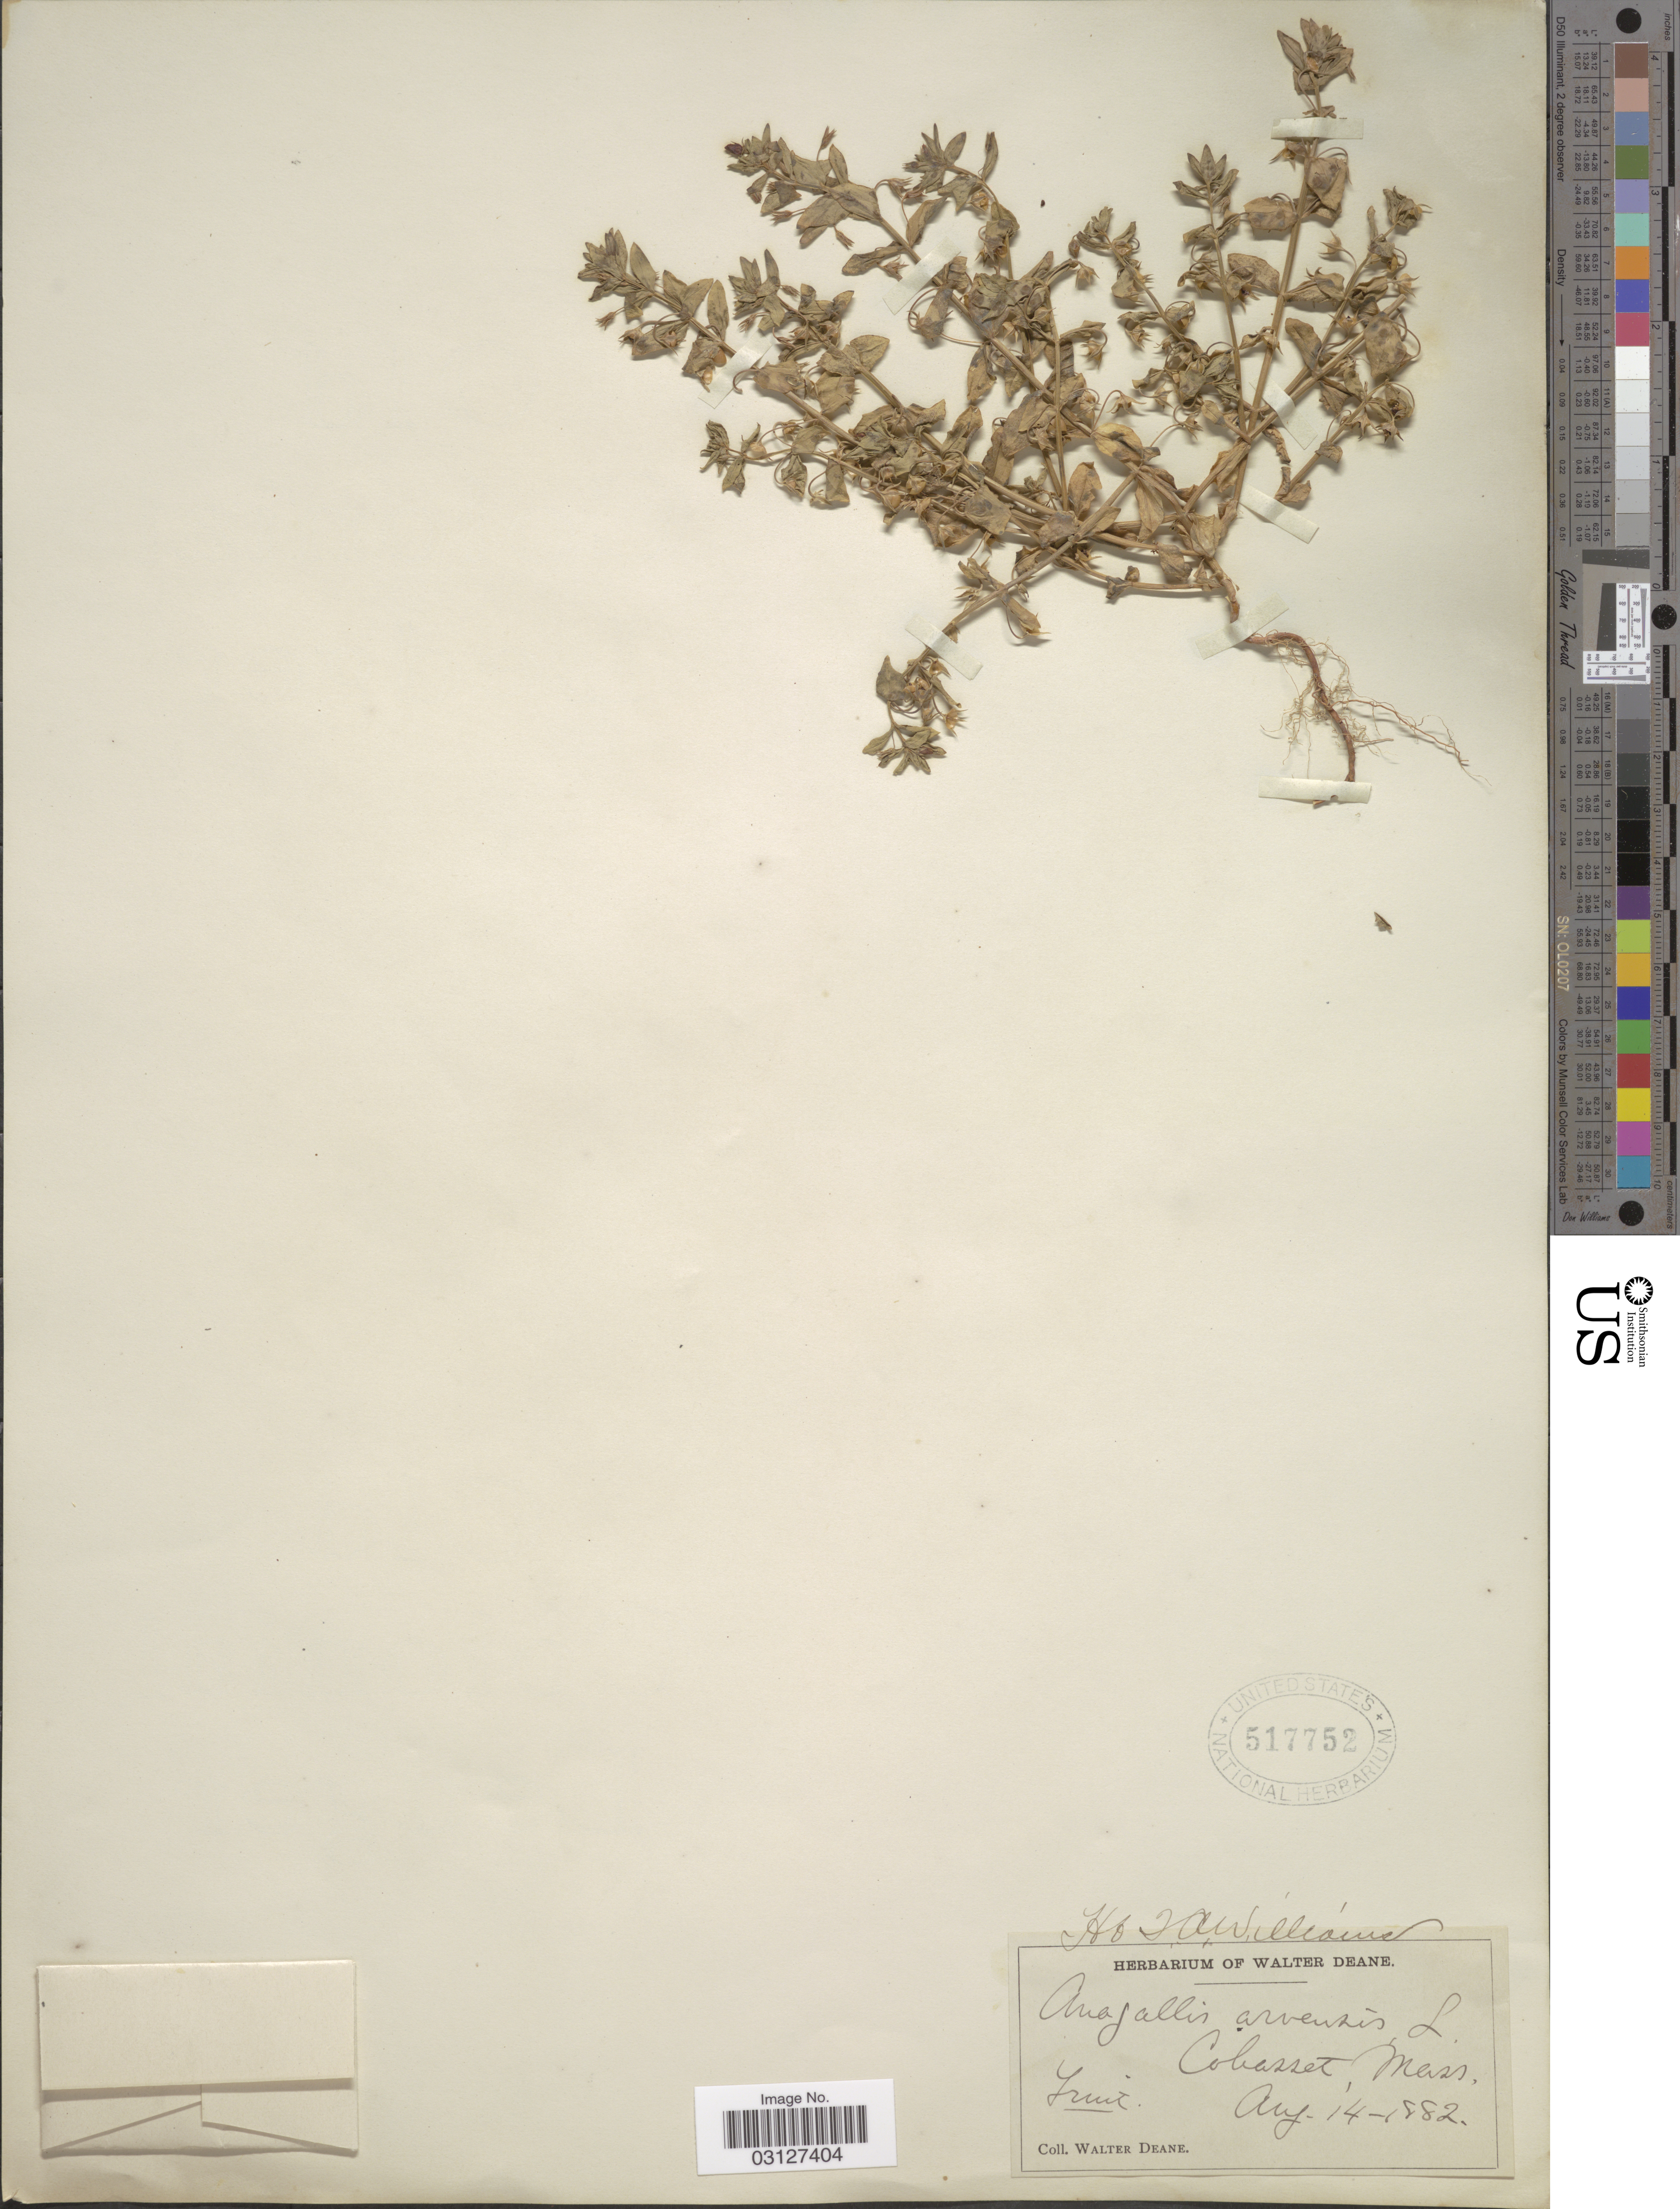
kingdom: Plantae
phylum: Tracheophyta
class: Magnoliopsida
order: Ericales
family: Primulaceae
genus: Anagallis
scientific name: Anagallis arvensis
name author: L.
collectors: W. Deane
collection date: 1882-08-14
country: United States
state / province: Massachusetts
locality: Cobasset.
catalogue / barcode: US 517752